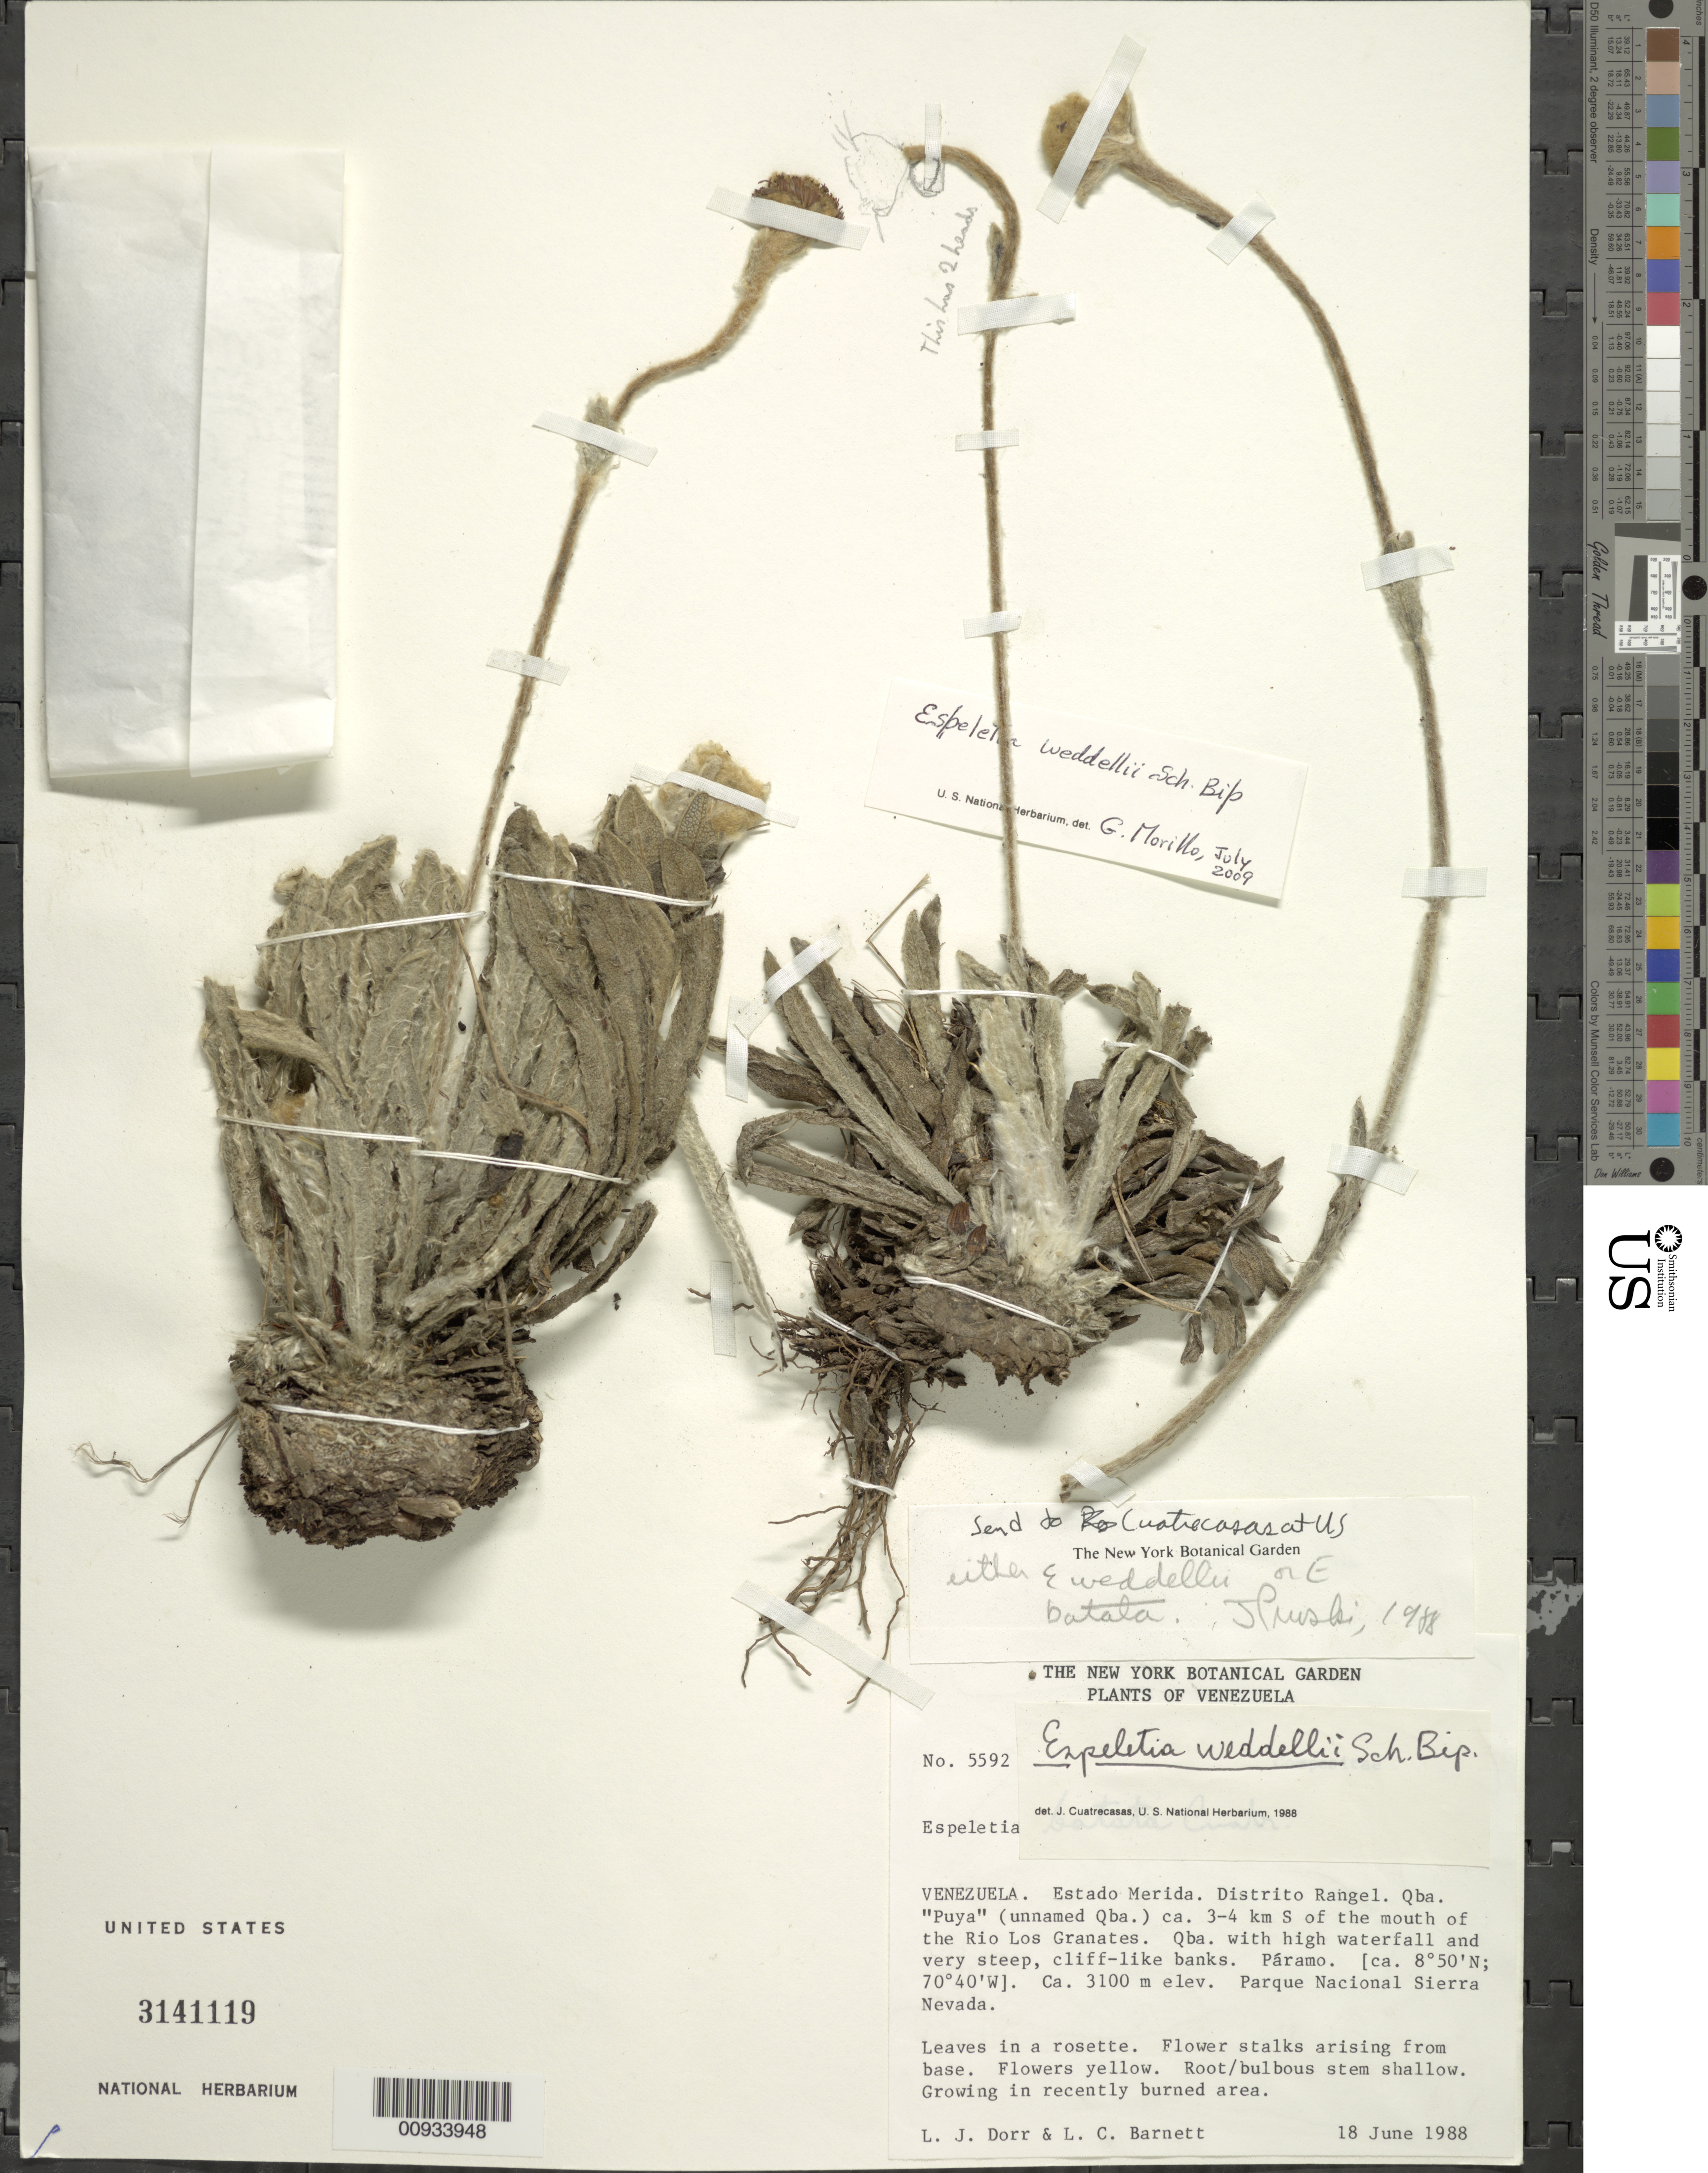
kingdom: Plantae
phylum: Tracheophyta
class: Magnoliopsida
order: Asterales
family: Asteraceae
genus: Espeletia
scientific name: Espeletia weddellii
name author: Sch. Bip. ex Wedd.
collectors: L. J. Dorr & L. C. Barnett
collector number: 5592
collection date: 1988-06-18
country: Venezuela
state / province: Mérida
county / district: Rangel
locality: Qba. Puya (unnamed Qba.), ca 3-4 km S of the mouth of the Rio Los Granates, Qba., Parque Nacional Sierra Nevada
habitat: Páramo. Growing in recently burned area.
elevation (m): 3100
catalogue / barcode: US 3141119